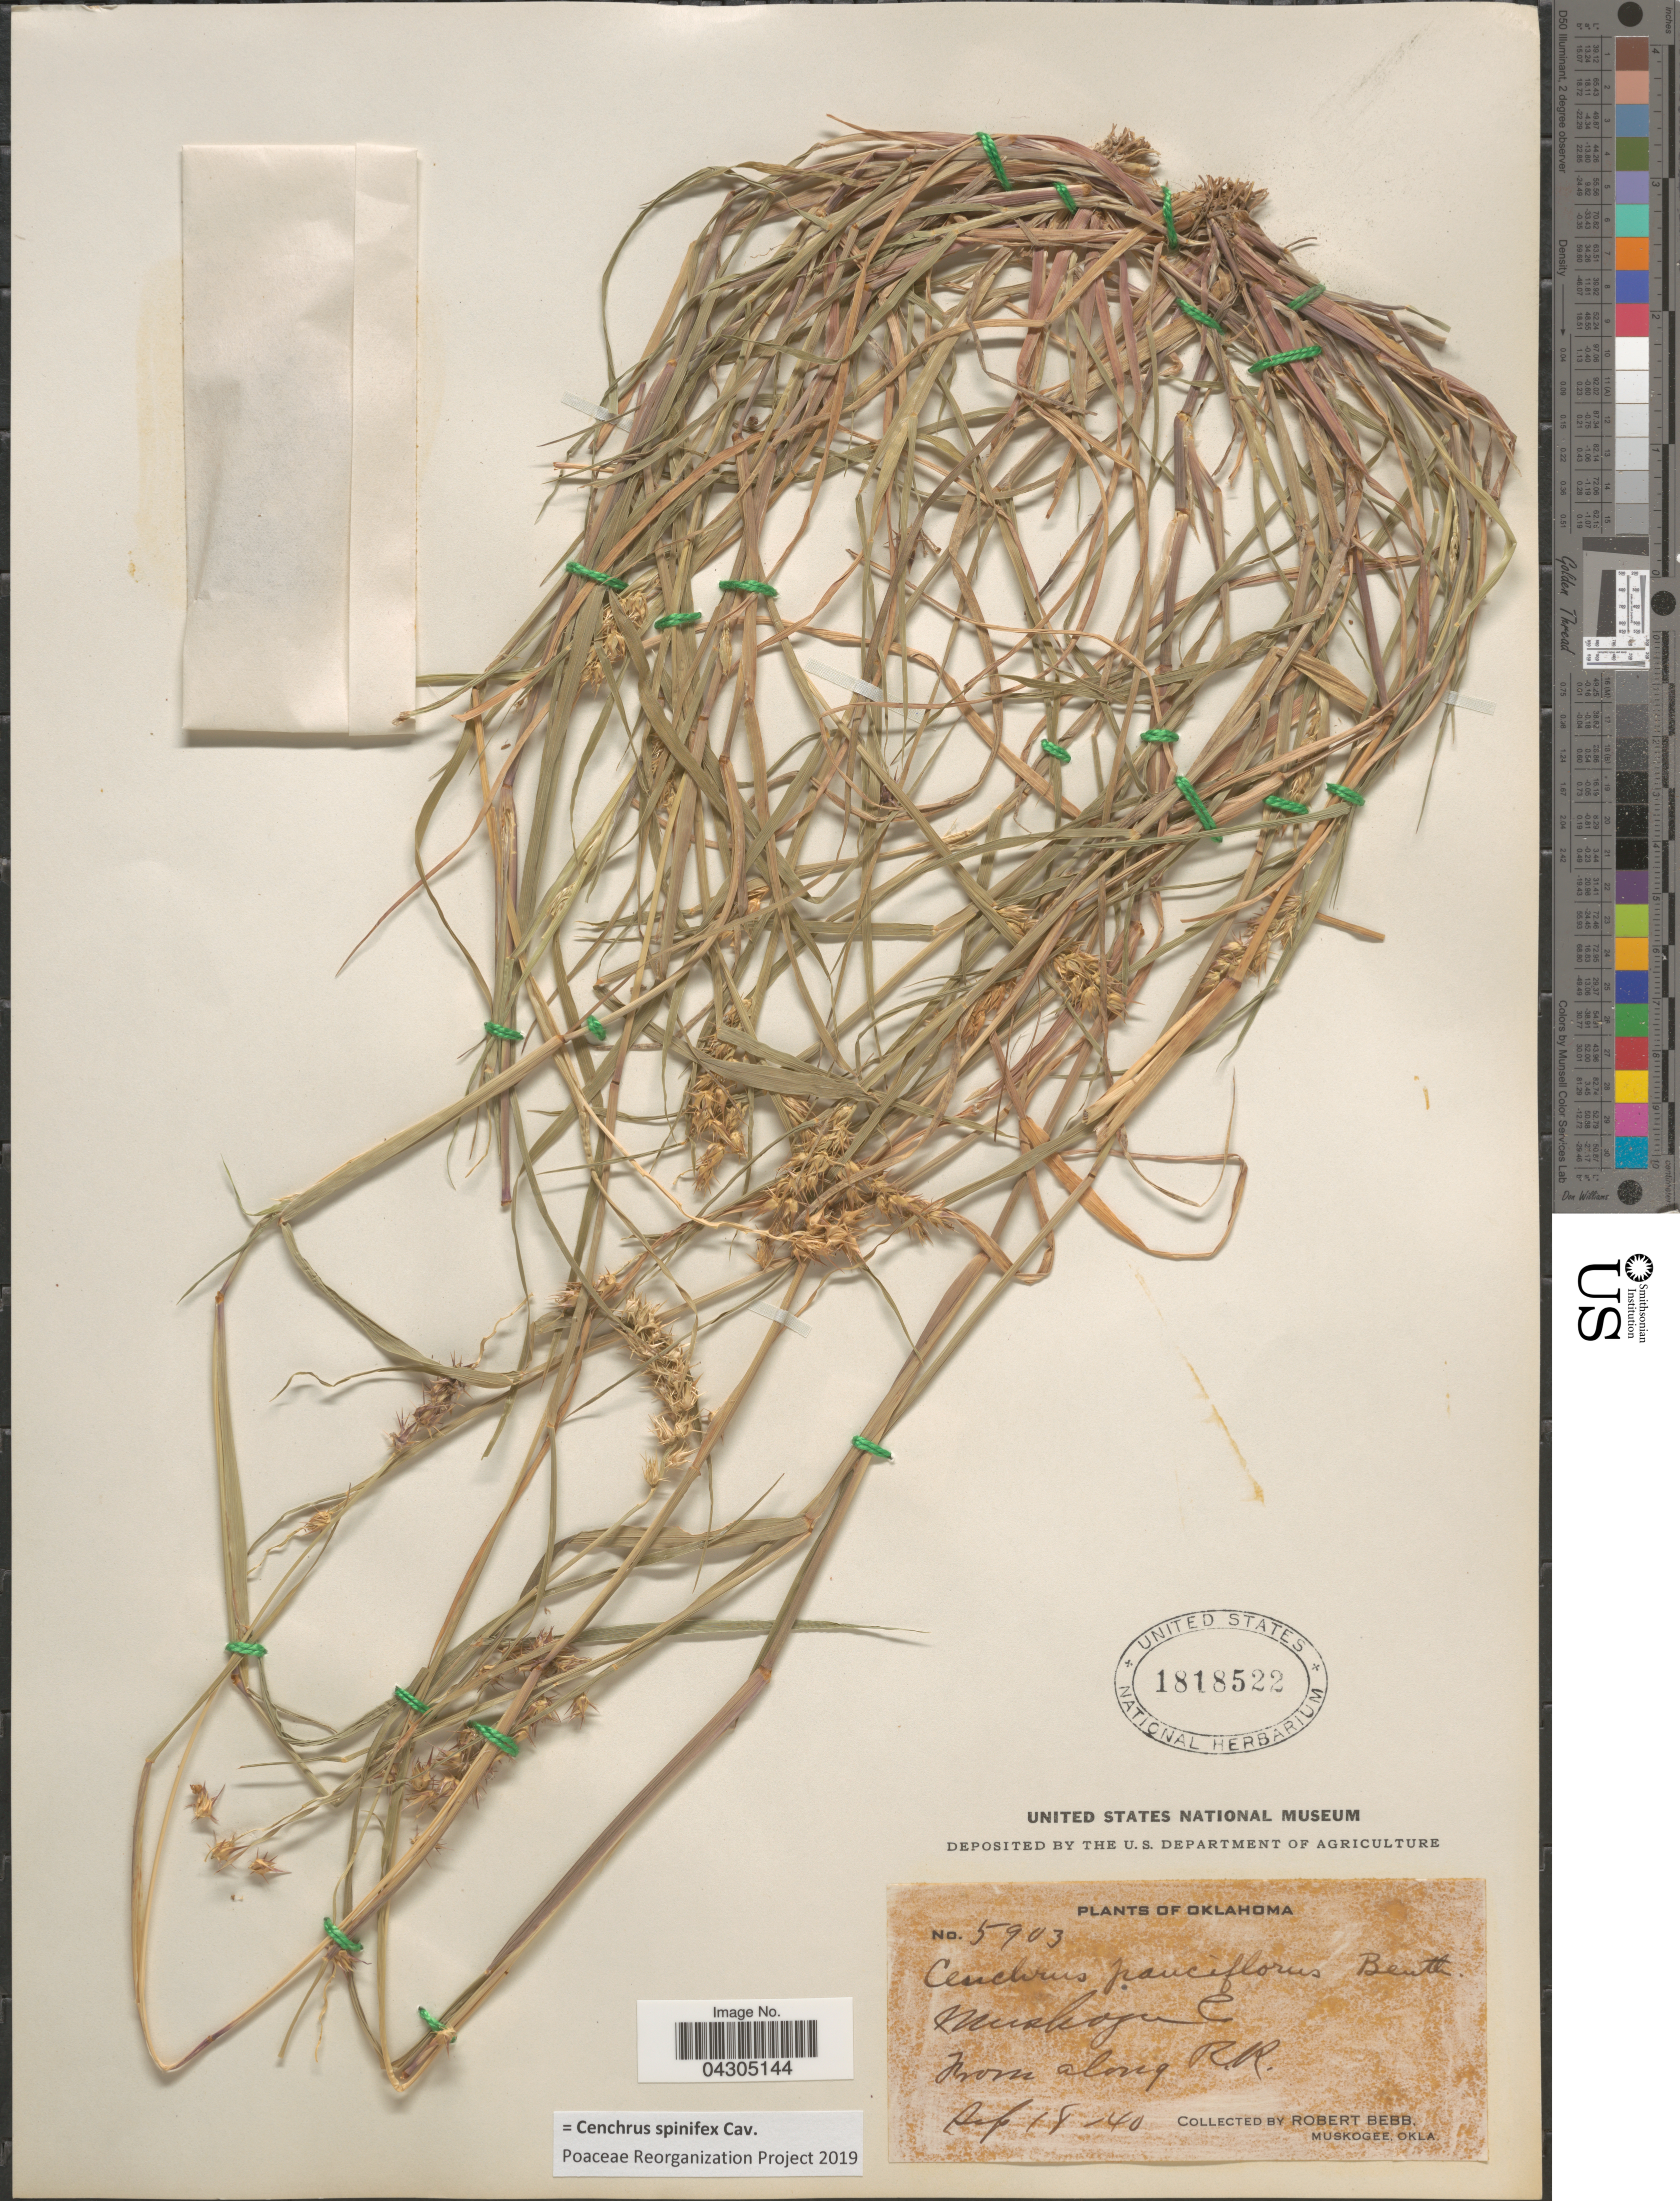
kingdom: Plantae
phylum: Tracheophyta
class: Liliopsida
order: Poales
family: Poaceae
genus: Cenchrus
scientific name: Cenchrus spinifex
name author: Cav.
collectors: R. Bebb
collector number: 5903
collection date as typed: Transcribed d/m/y: 18/9/40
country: United States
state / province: Oklahoma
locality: Muskogee C. From along R.R.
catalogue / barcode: US 1818522